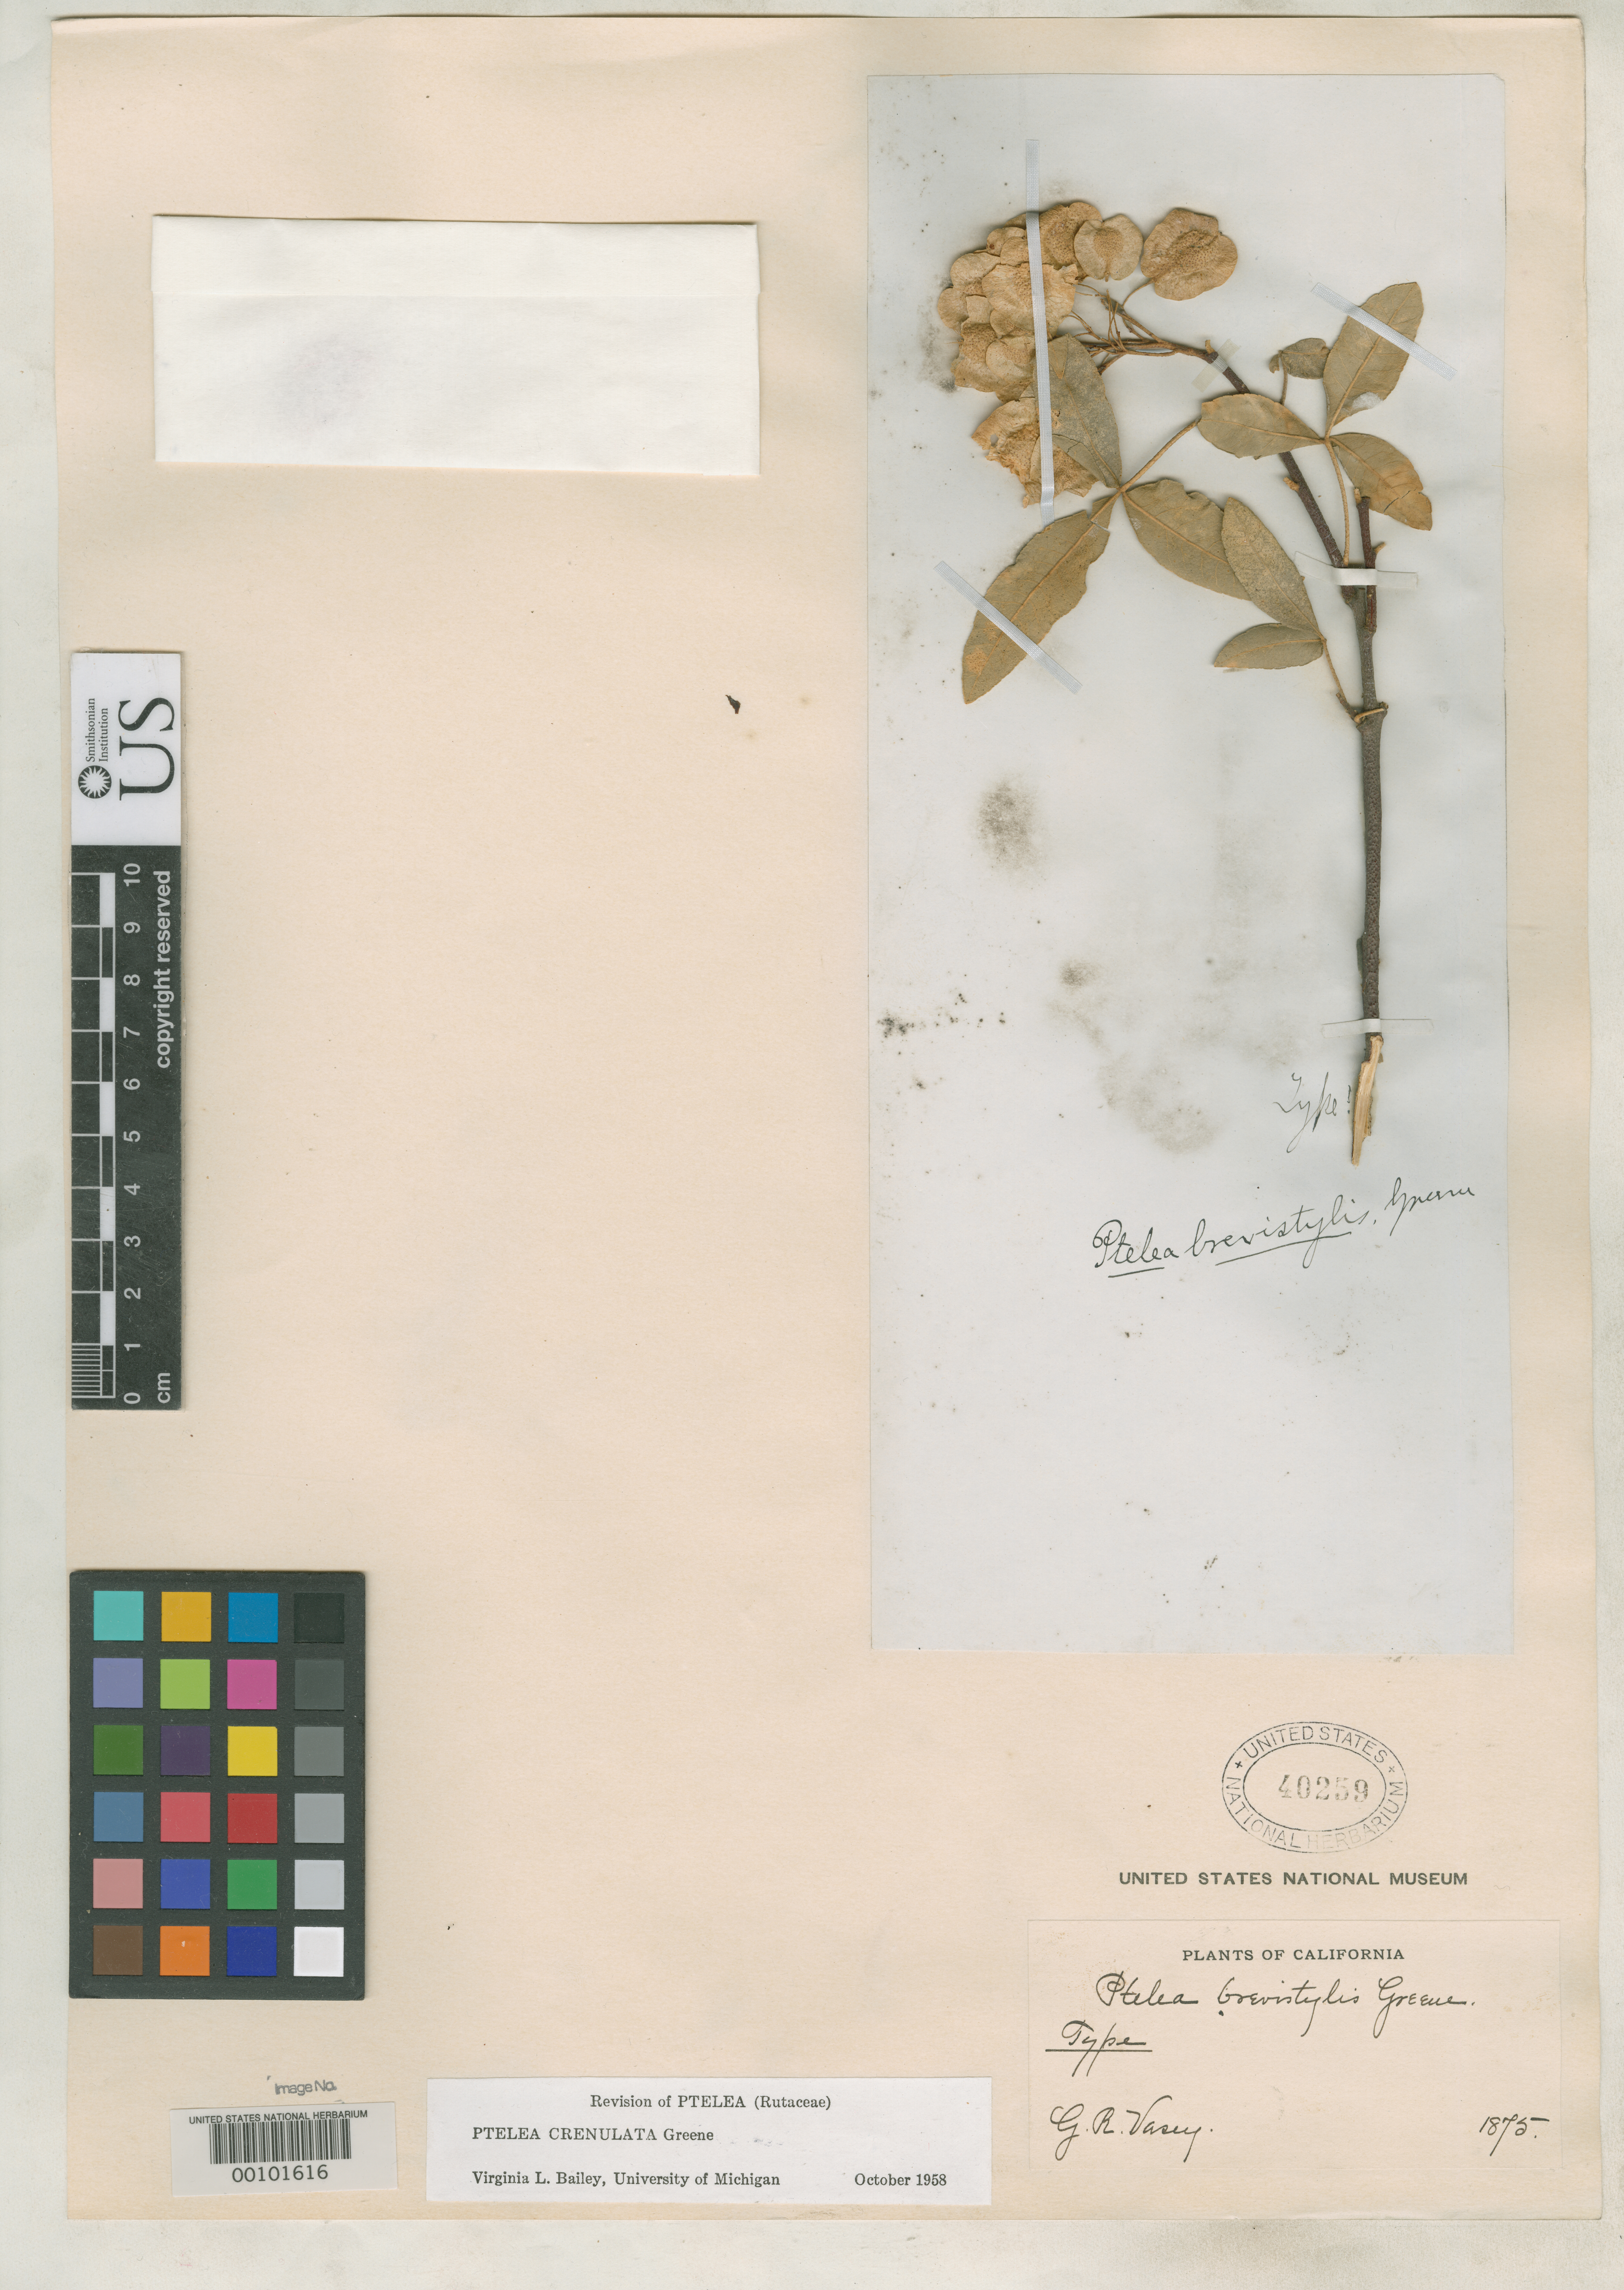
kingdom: Plantae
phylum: Tracheophyta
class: Magnoliopsida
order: Sapindales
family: Rutaceae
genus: Ptelea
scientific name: Ptelea brevistylis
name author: Greene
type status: Holotype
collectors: G. R. Vasey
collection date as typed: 1875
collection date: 1875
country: United States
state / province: California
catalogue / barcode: US 40259